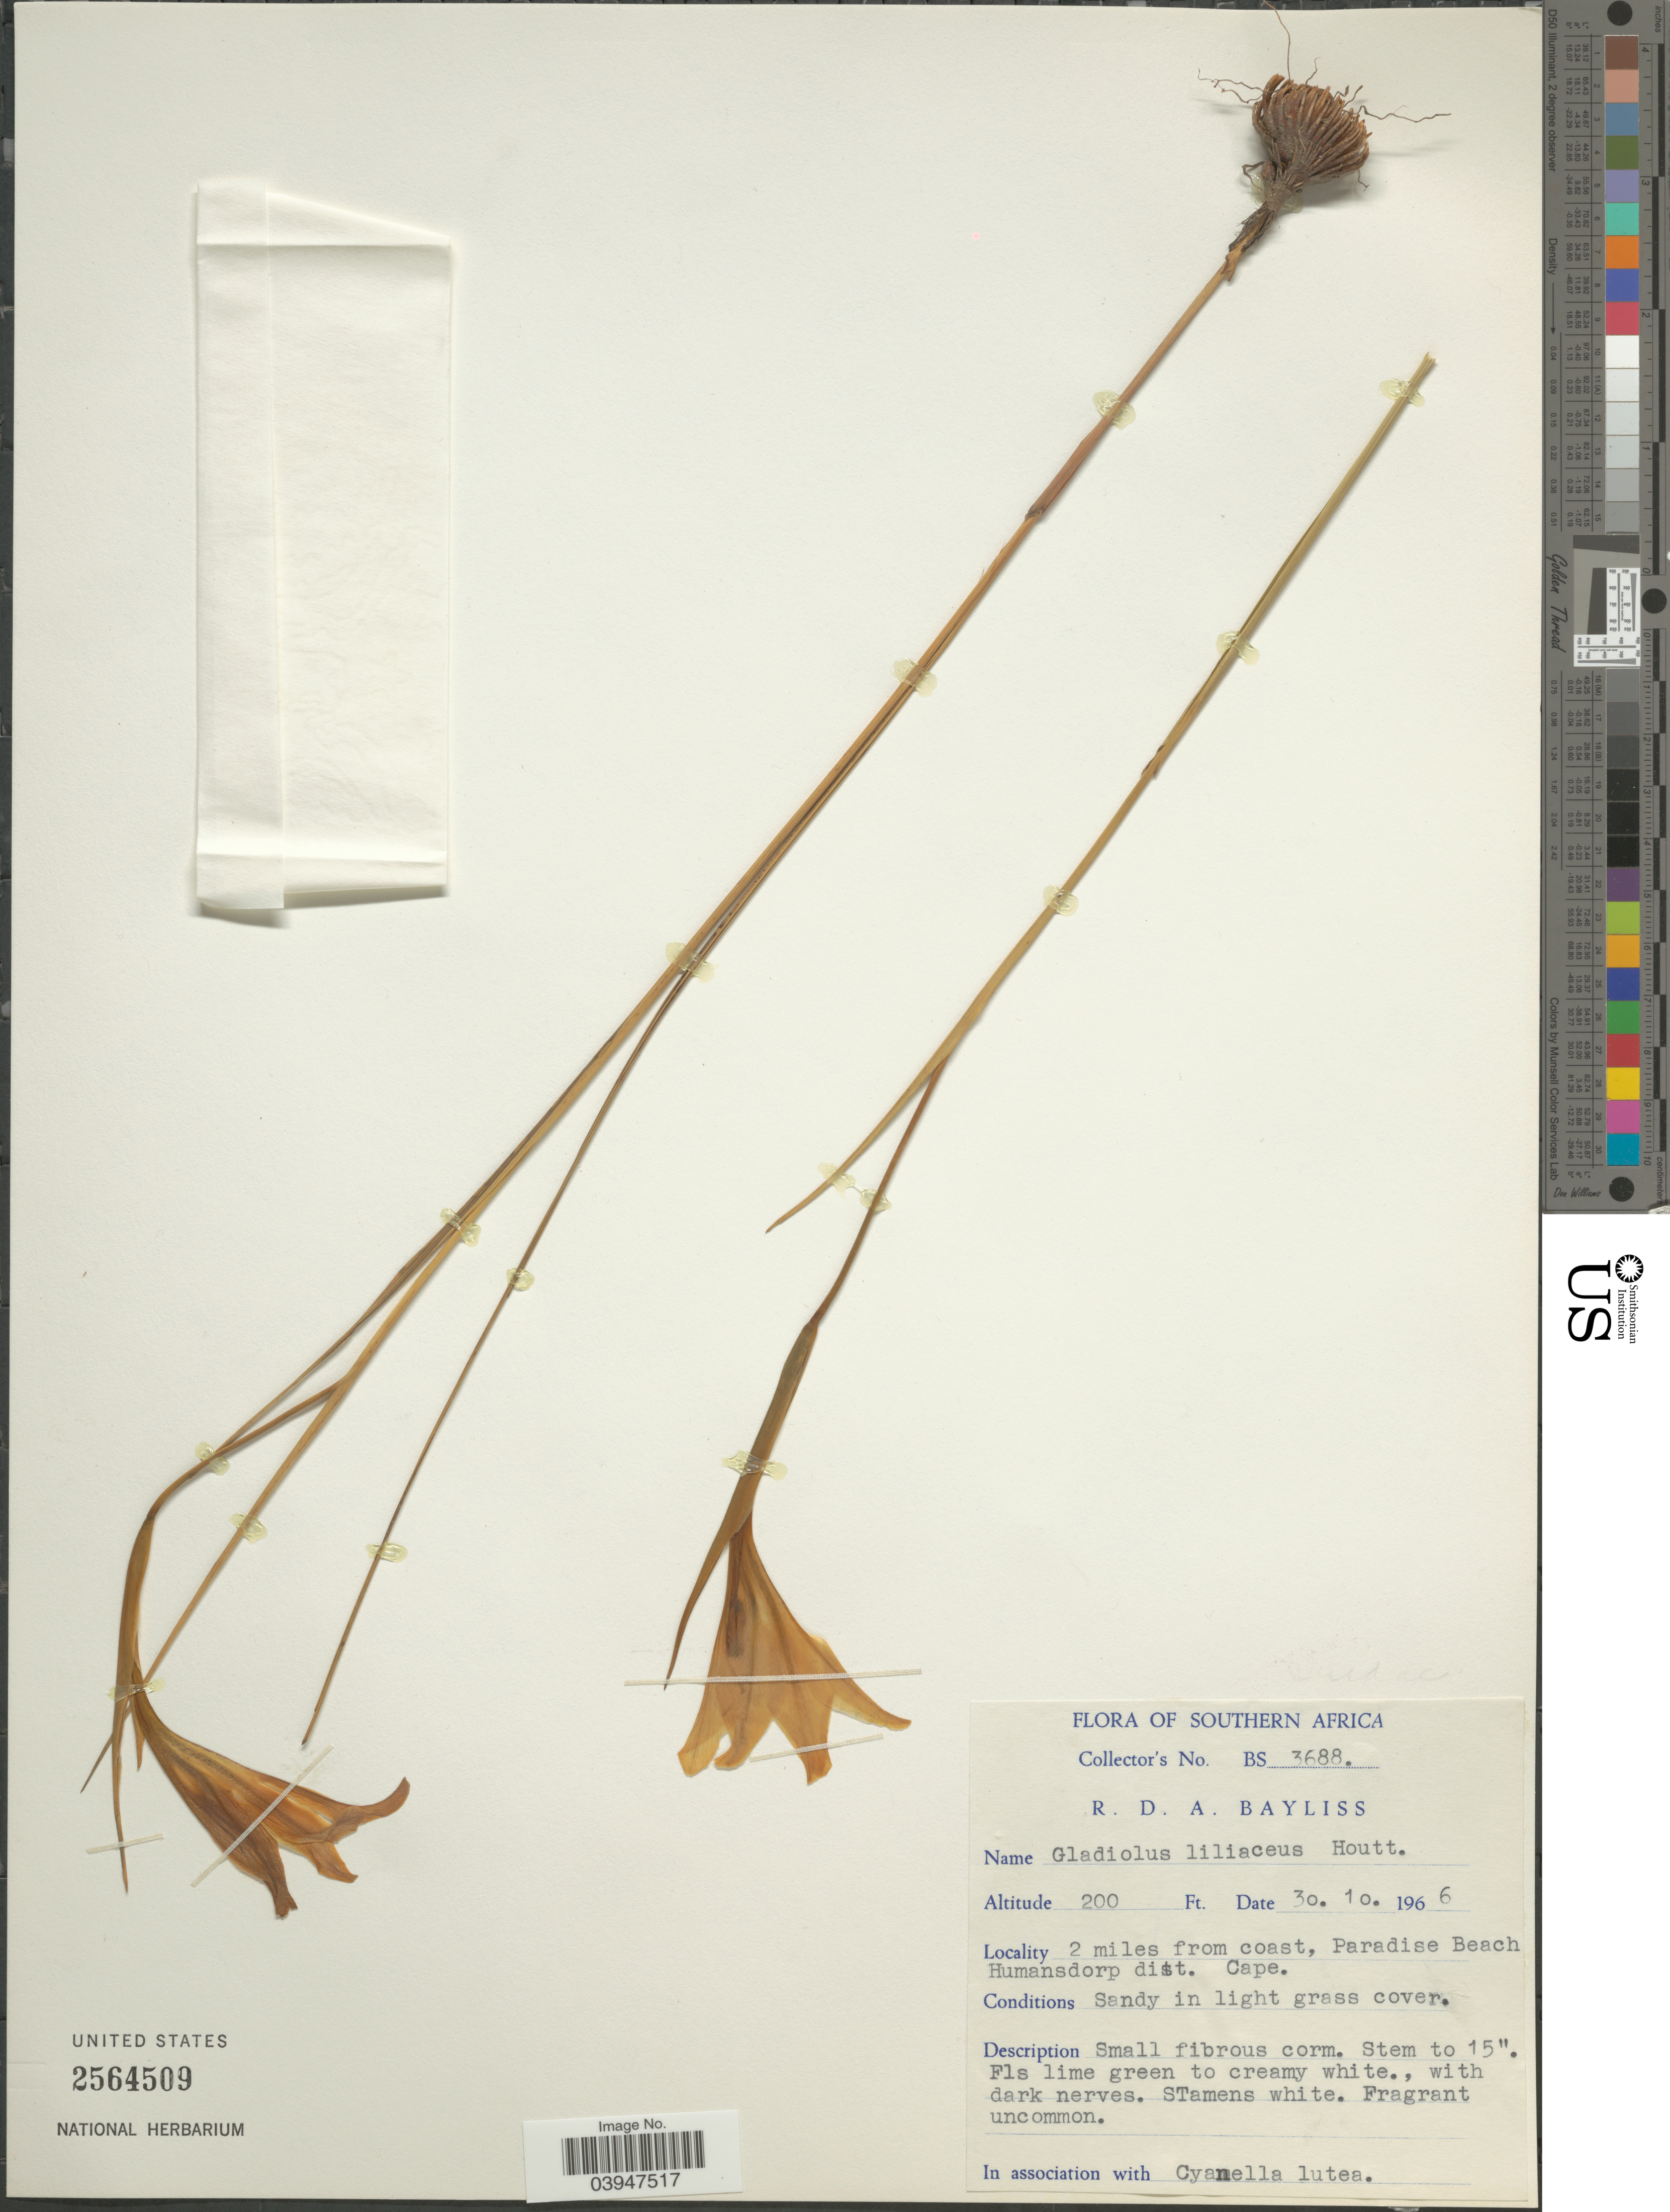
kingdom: Plantae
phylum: Tracheophyta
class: Liliopsida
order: Asparagales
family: Iridaceae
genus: Gladiolus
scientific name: Gladiolus liliaceus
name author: Houtt.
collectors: R. Bayliss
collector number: BS3688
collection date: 1966-10-30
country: South Africa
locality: Southern Africa. 2 miles from coast, Paradise Beach Humansdorp dist. Cape.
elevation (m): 61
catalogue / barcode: US 2564509